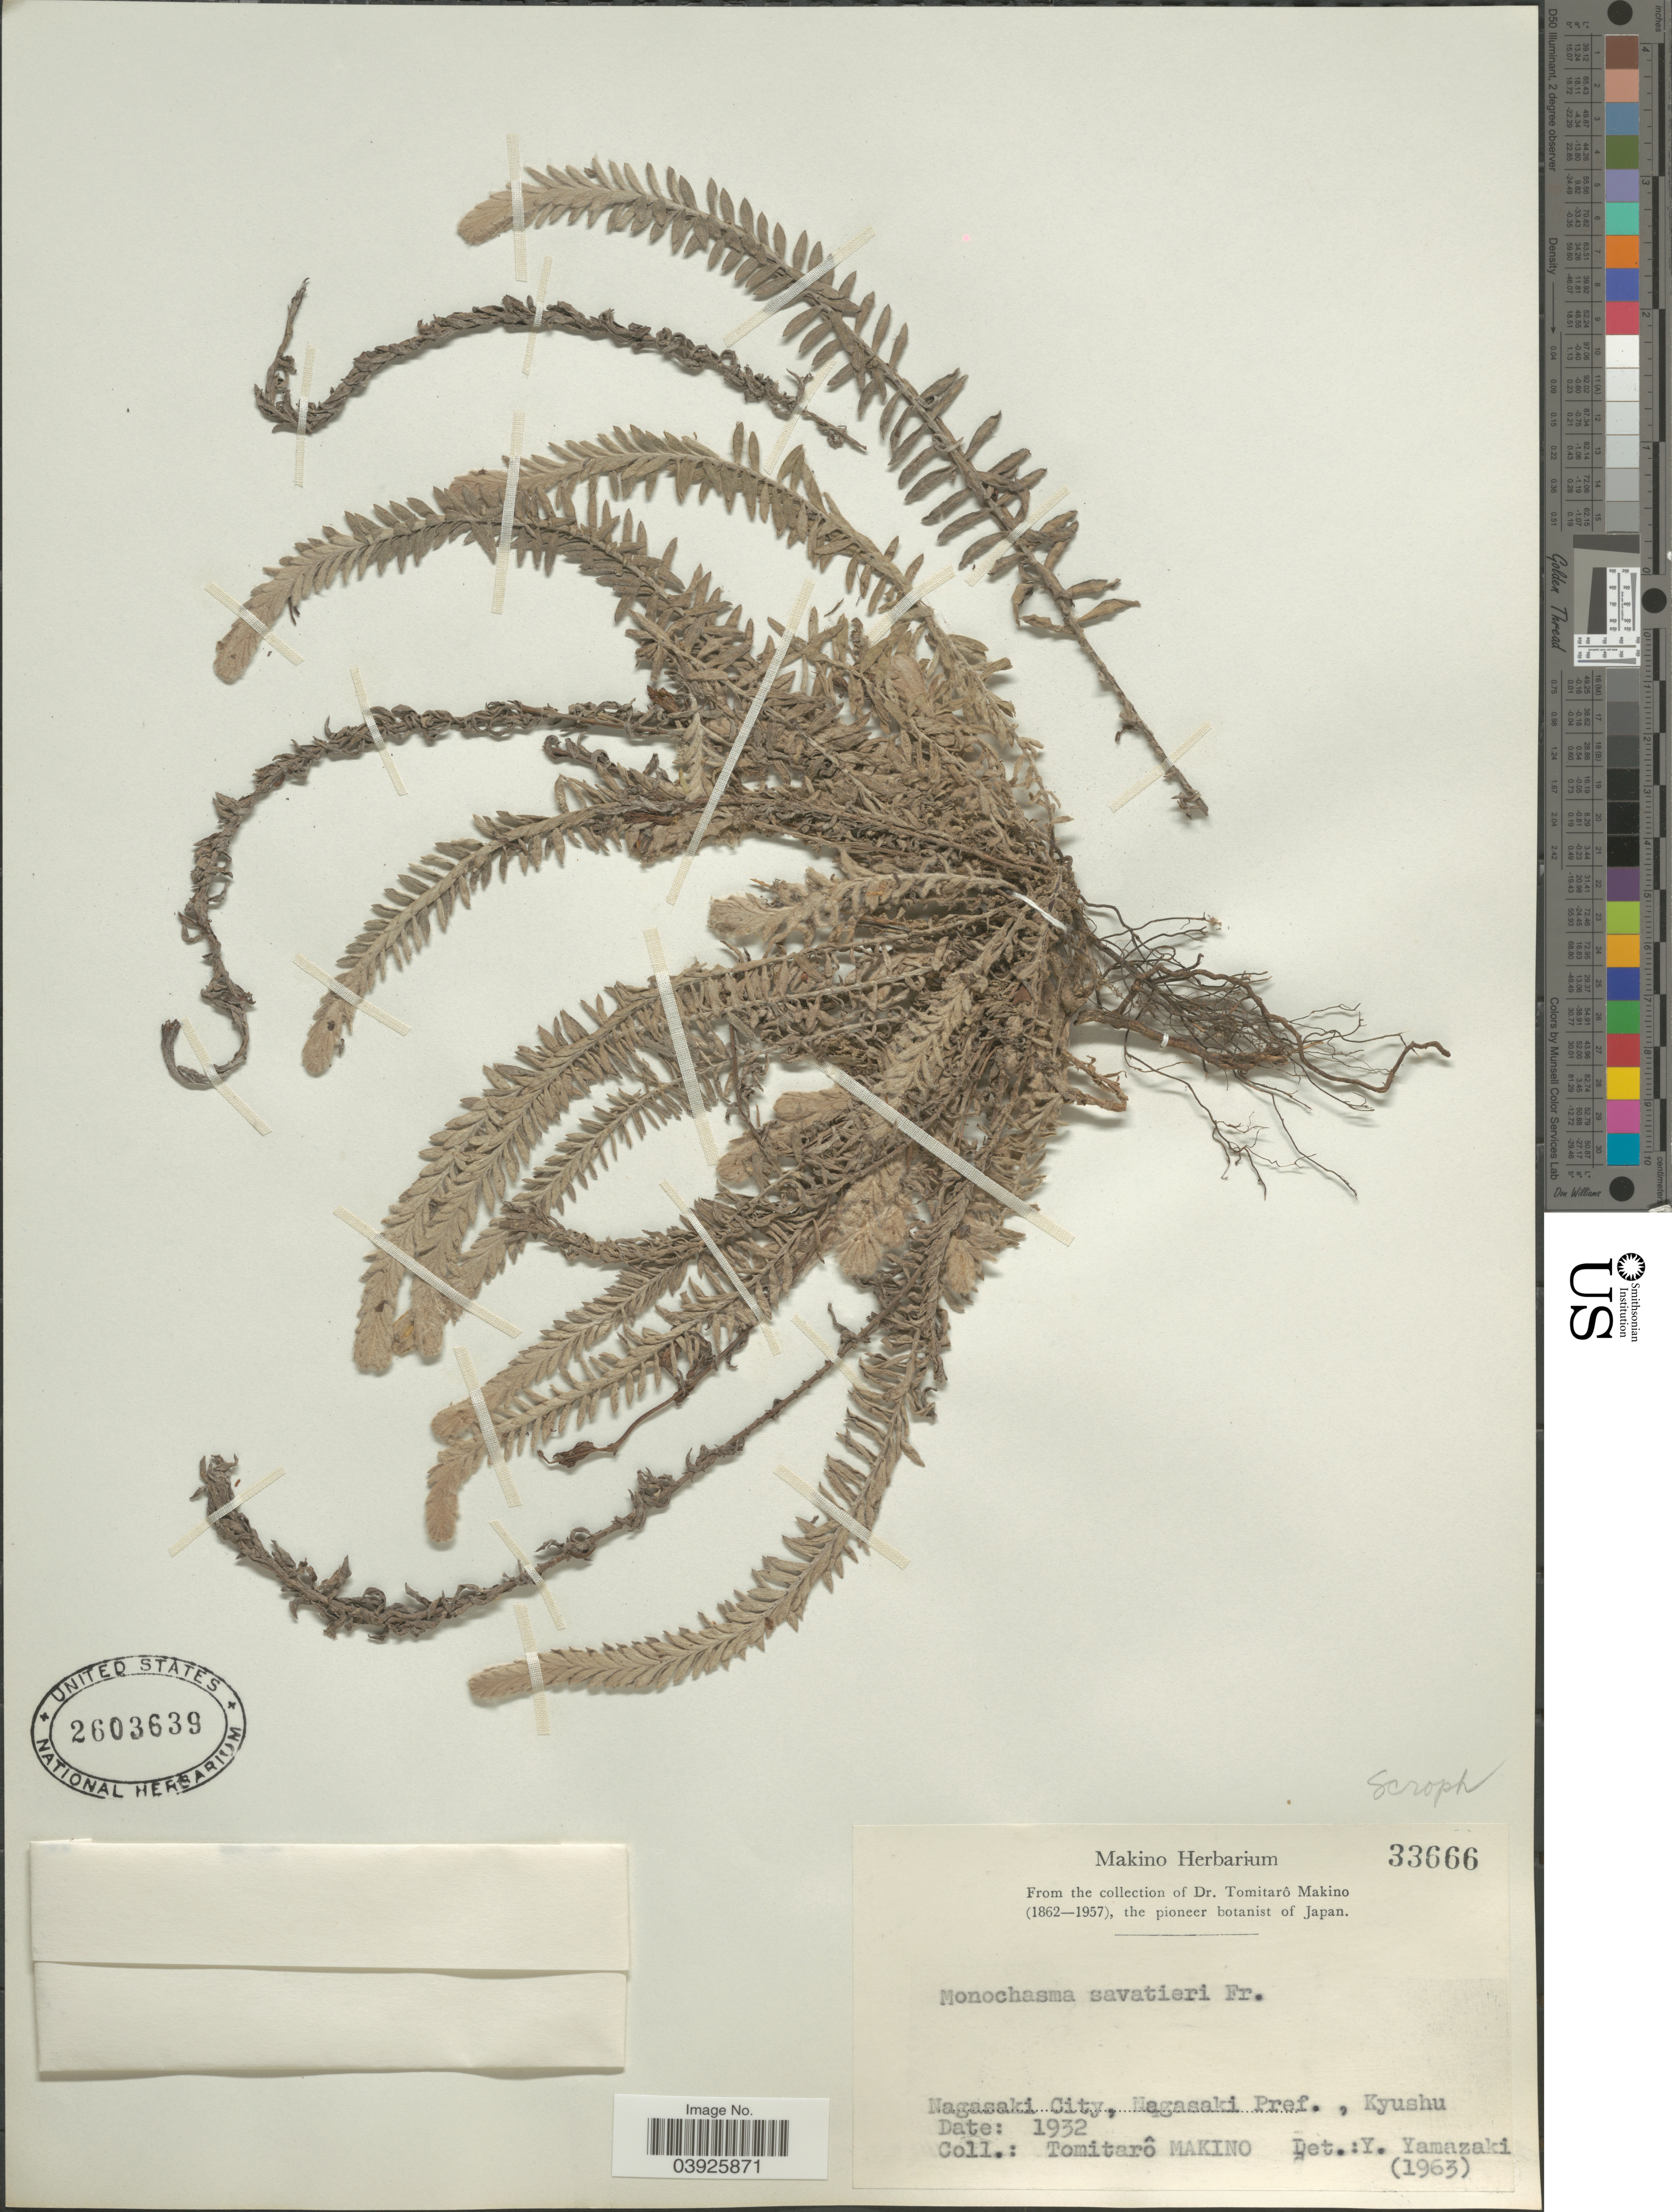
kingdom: Plantae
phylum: Tracheophyta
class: Magnoliopsida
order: Lamiales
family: Orobanchaceae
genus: Monochasma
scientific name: Monochasma savatieri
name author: Franch. ex Maxim.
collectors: T. Makino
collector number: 33666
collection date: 1932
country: Japan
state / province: Nagasaki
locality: Nagasaki City, Nagasaki Pref., Kyushu.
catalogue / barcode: US 2603639